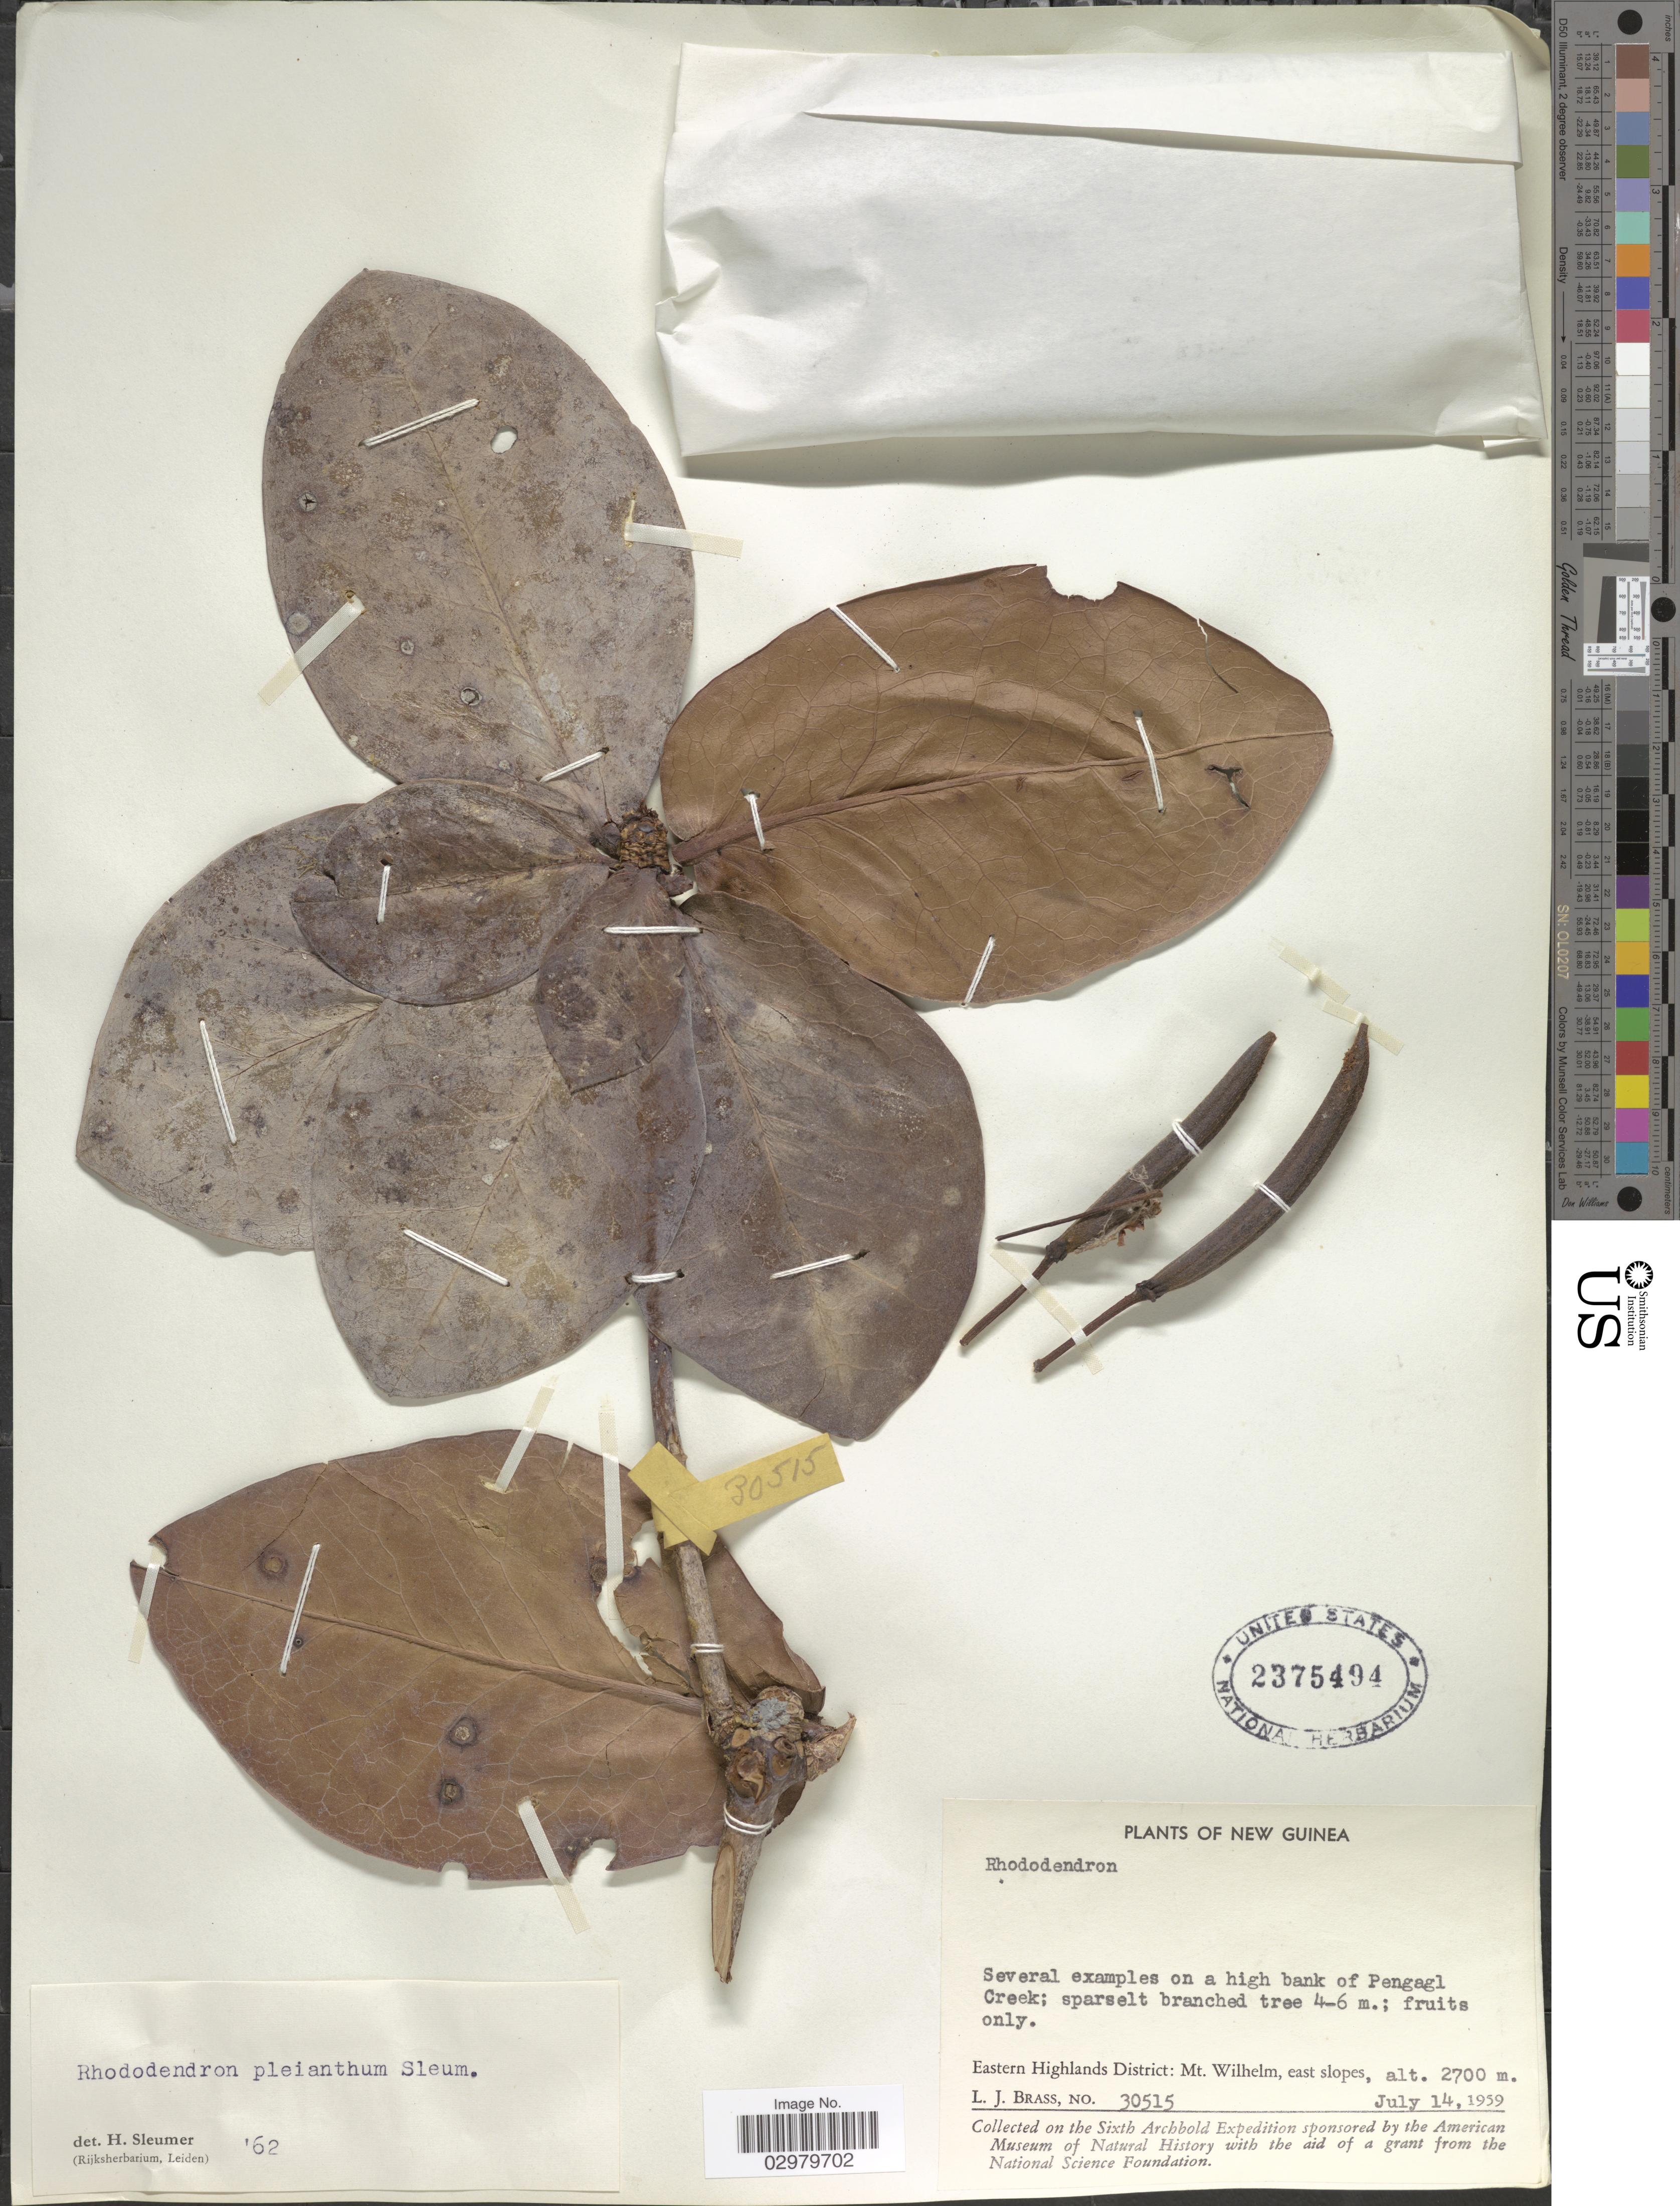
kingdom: Plantae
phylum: Tracheophyta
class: Magnoliopsida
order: Ericales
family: Ericaceae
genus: Rhododendron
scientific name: Rhododendron pleianthum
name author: Sleumer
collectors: L. J. Brass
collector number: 30515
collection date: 1959-07-14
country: Papua New Guinea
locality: New Guinea. On a high bank of Pengagl Creek. Eastern Highlands District: Mt. Wilhelm, east slopes.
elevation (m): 2700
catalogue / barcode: US 2375494